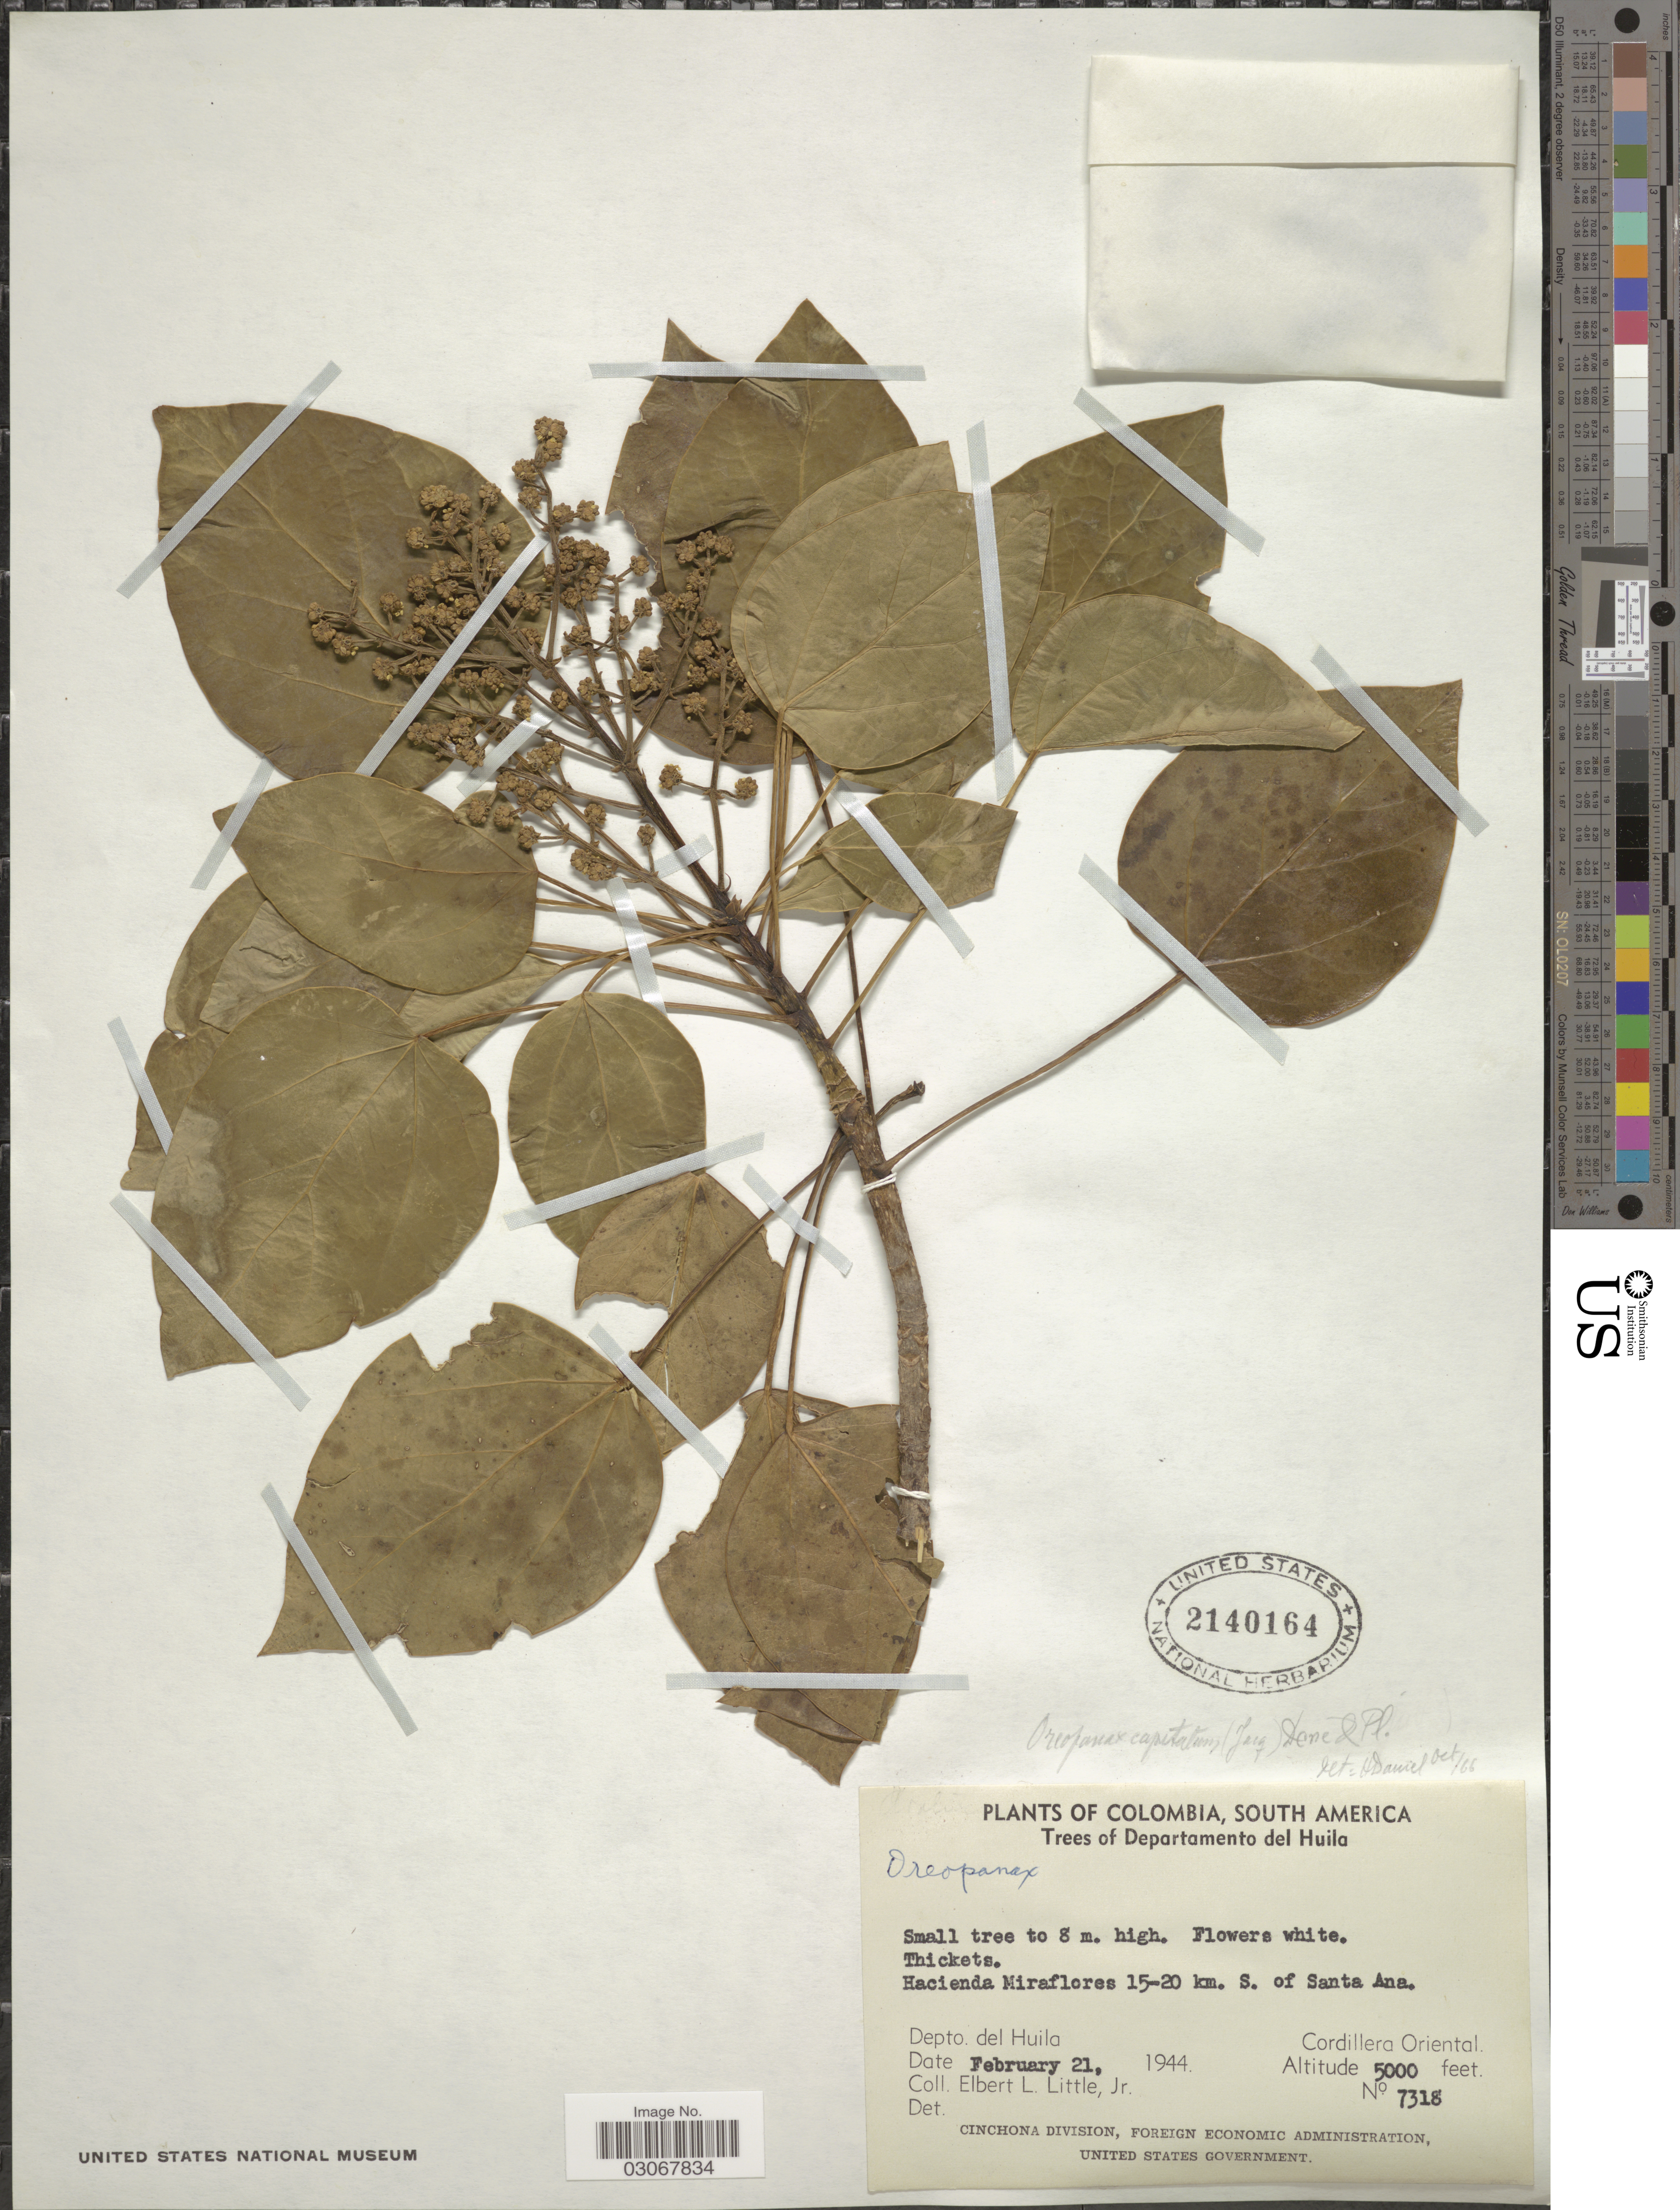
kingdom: Plantae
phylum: Tracheophyta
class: Magnoliopsida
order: Apiales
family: Araliaceae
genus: Oreopanax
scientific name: Oreopanax capitatus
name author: (Jacq.) Decne. & Planch.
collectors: E. L. Little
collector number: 7318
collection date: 1944-02-21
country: Colombia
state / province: Huila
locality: Hacienda Miraflores 15-20 km. S. of Santa Ana. Depto. del Huila. Cordillera Oriental.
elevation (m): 1524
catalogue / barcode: US 2140164